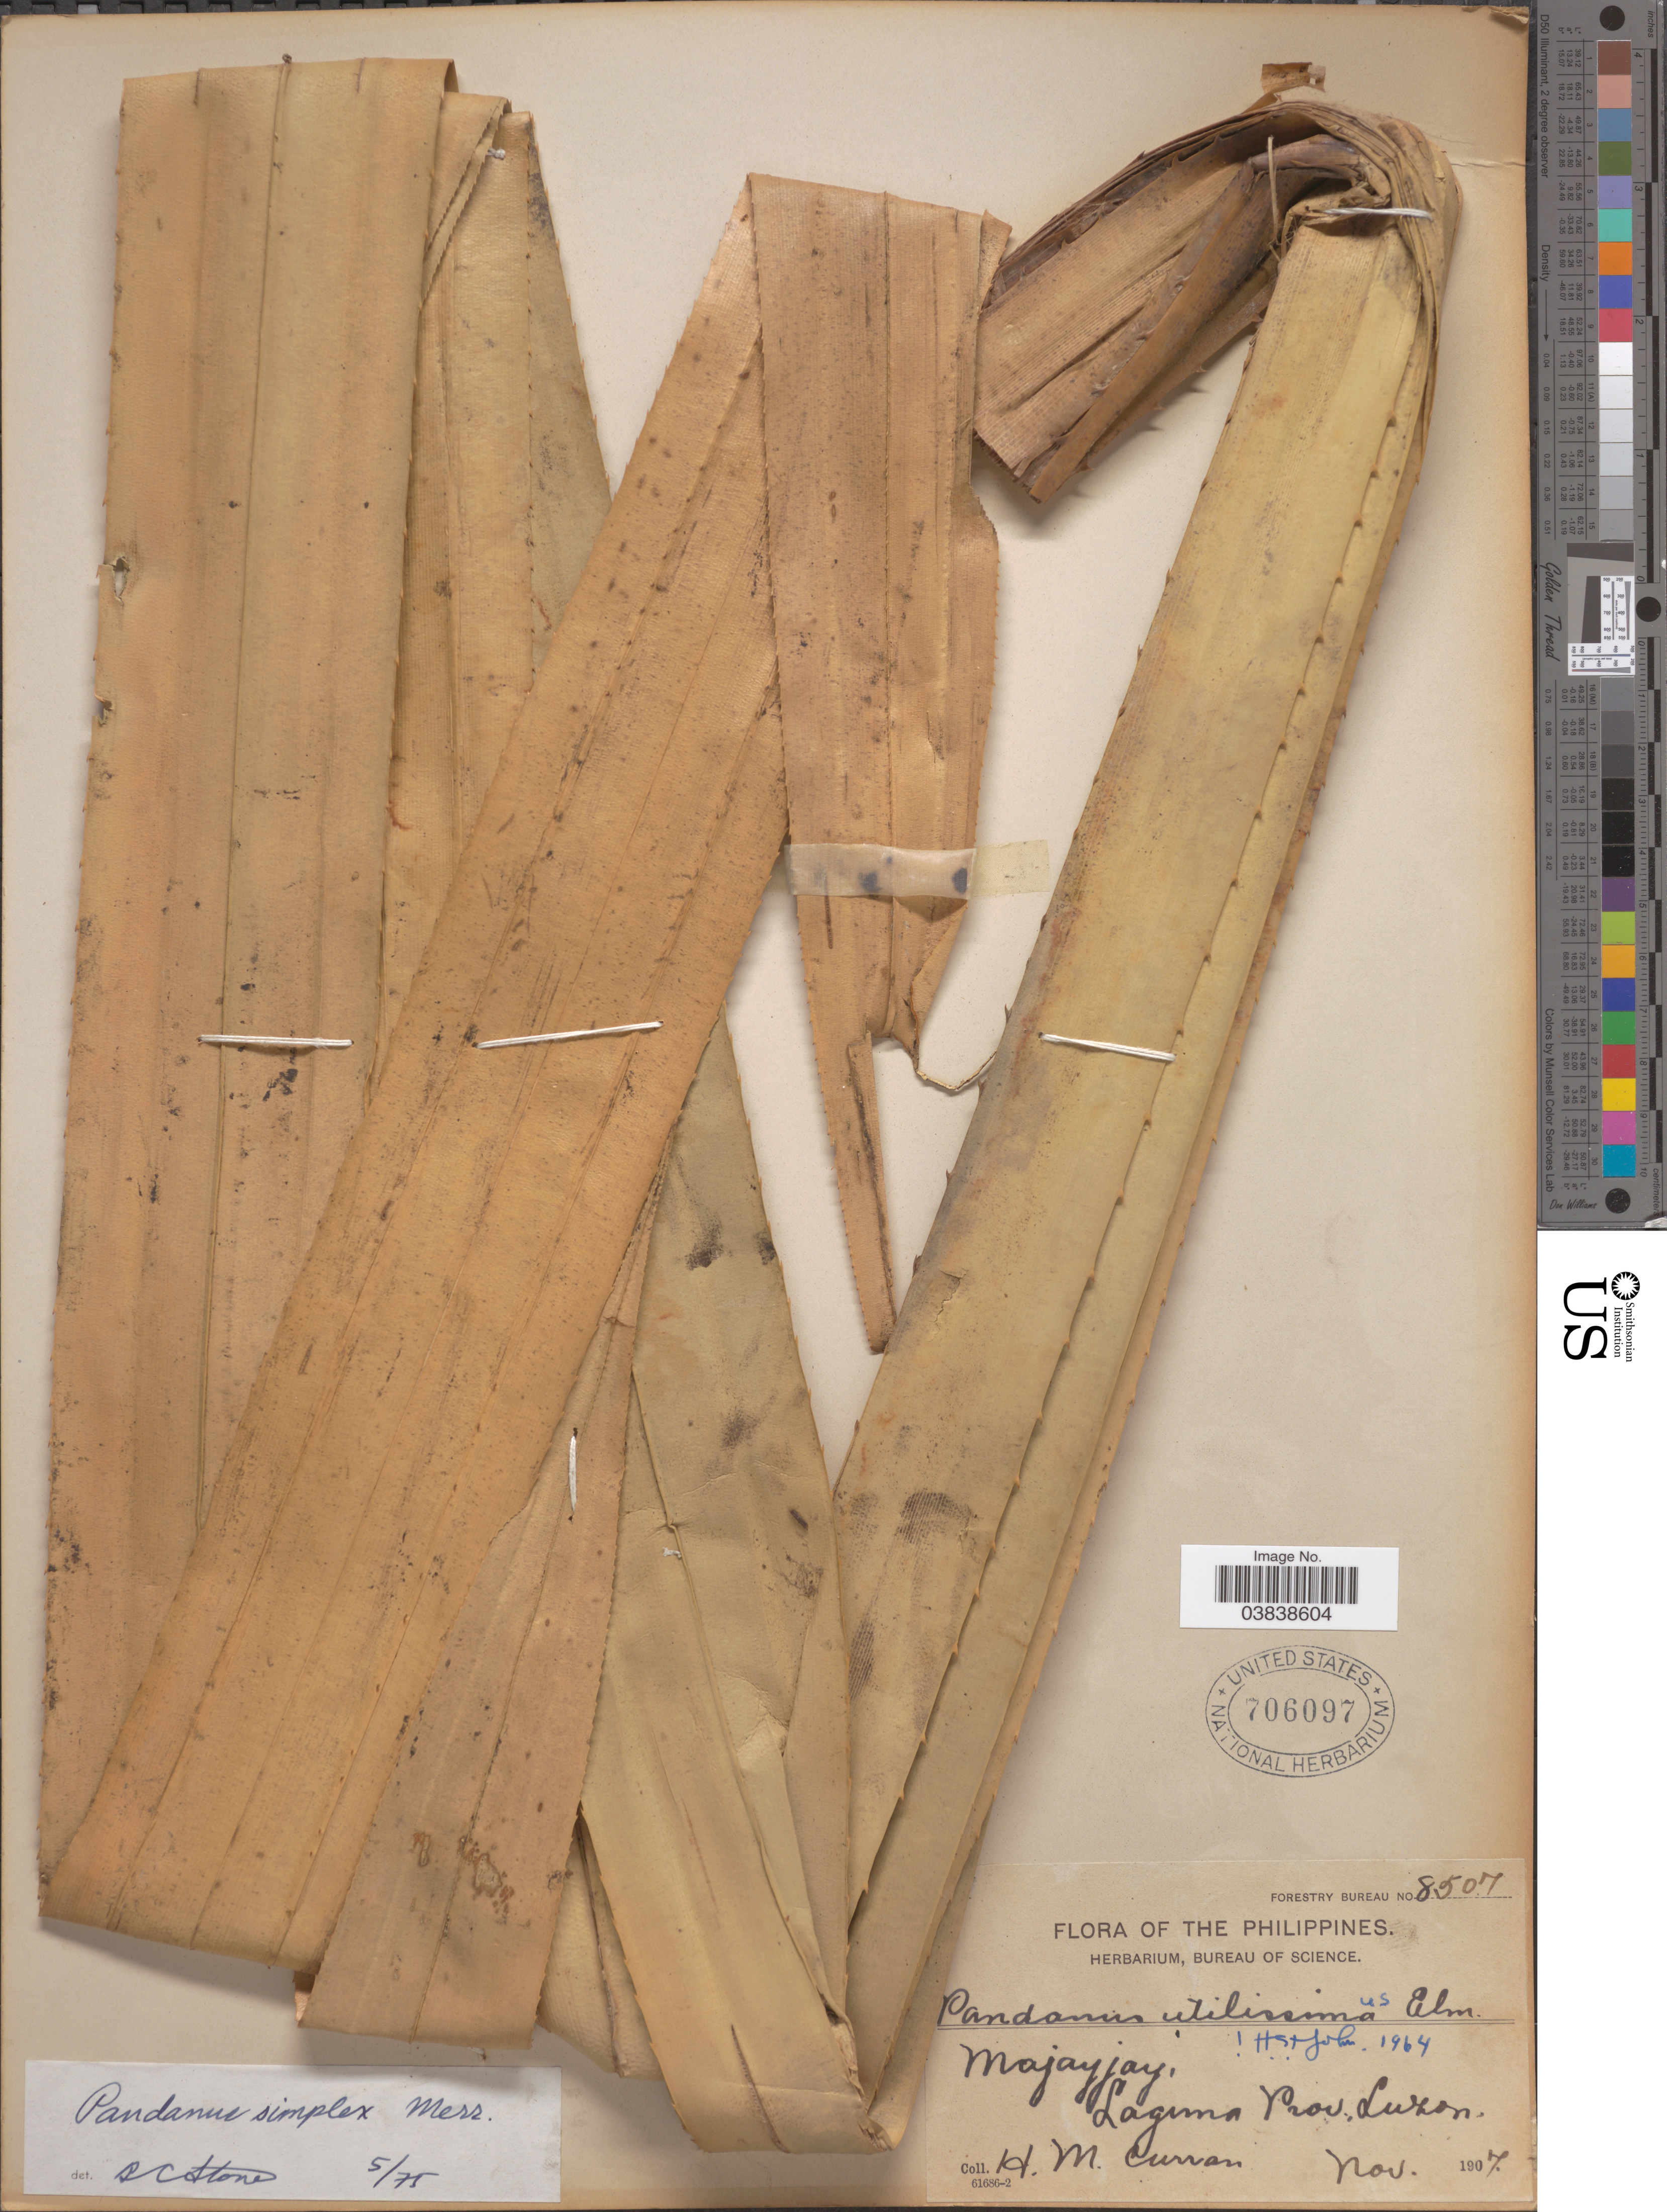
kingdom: Plantae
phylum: Tracheophyta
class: Liliopsida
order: Pandanales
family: Pandanaceae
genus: Pandanus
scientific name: Pandanus simplex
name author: Merr.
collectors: H. M. Curran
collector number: Forestry Bureau 8507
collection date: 1907-11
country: Philippines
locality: Majayjay, Laguna Prov., Luzon.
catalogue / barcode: US 706097